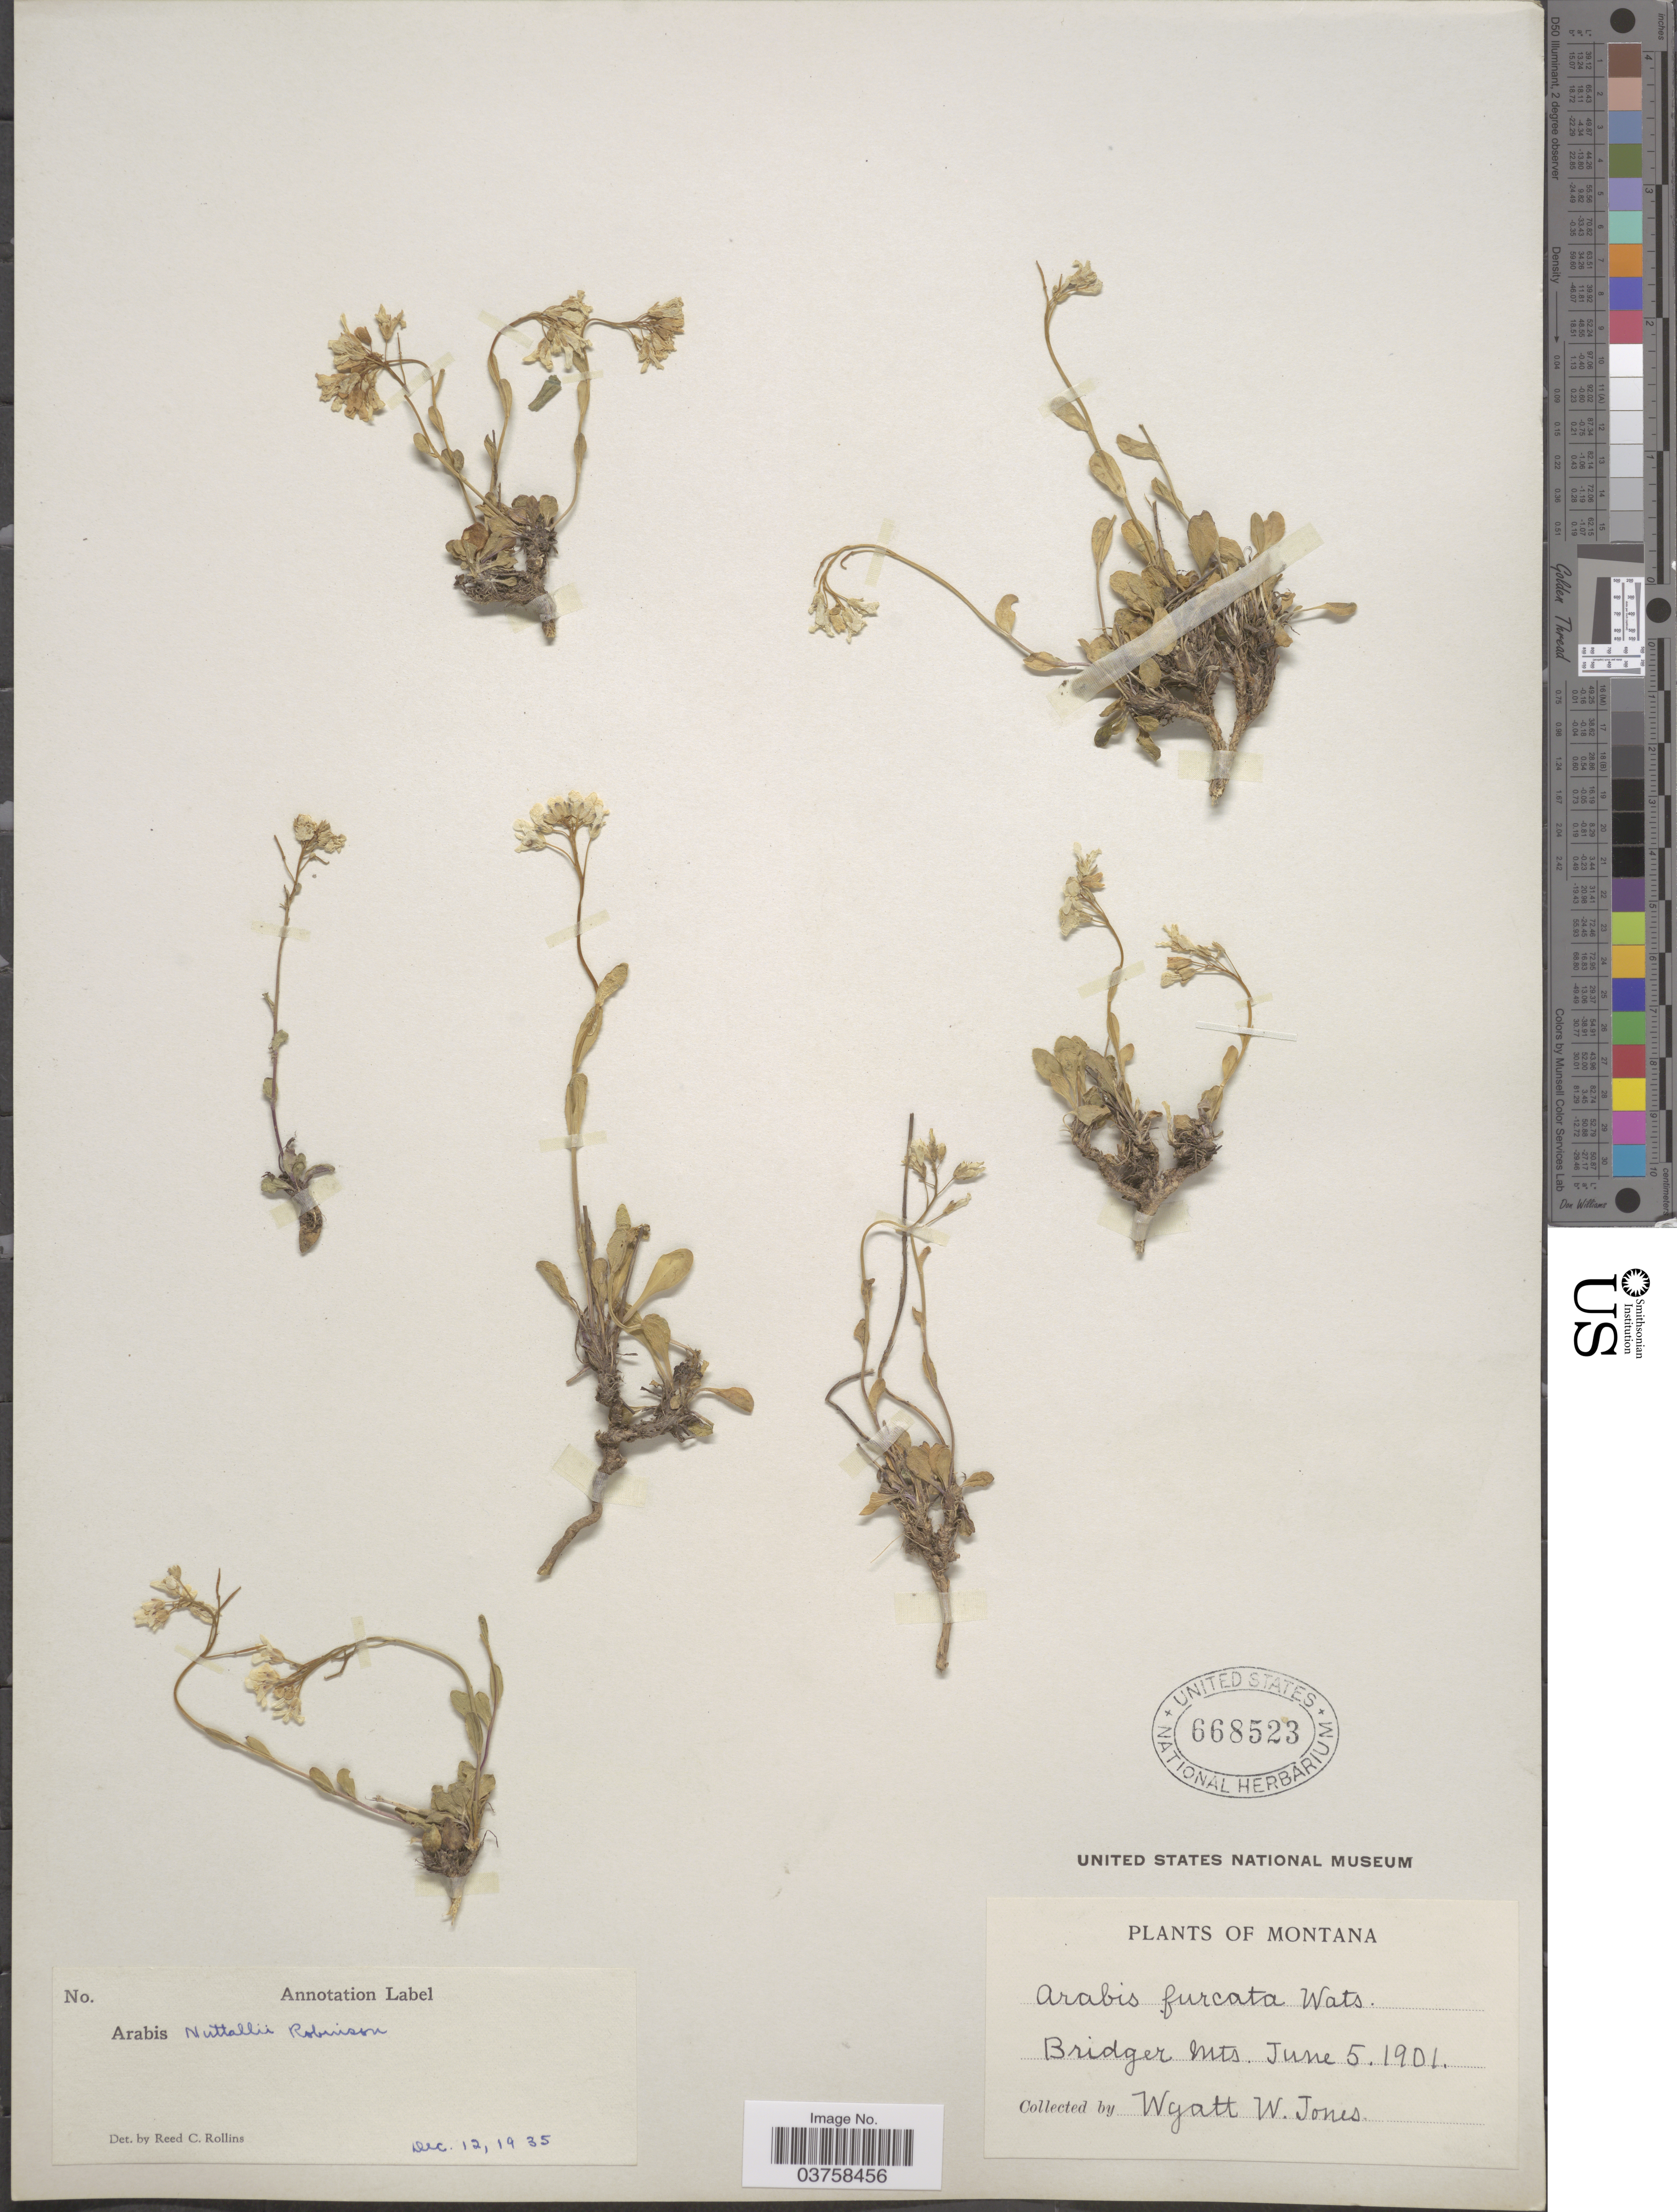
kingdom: Plantae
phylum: Tracheophyta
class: Magnoliopsida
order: Brassicales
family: Brassicaceae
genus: Arabis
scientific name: Arabis nuttallii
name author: B.L. Rob.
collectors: W. W. Jones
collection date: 1901-06-05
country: United States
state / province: Montana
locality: Bridger Mts.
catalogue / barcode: US 668523